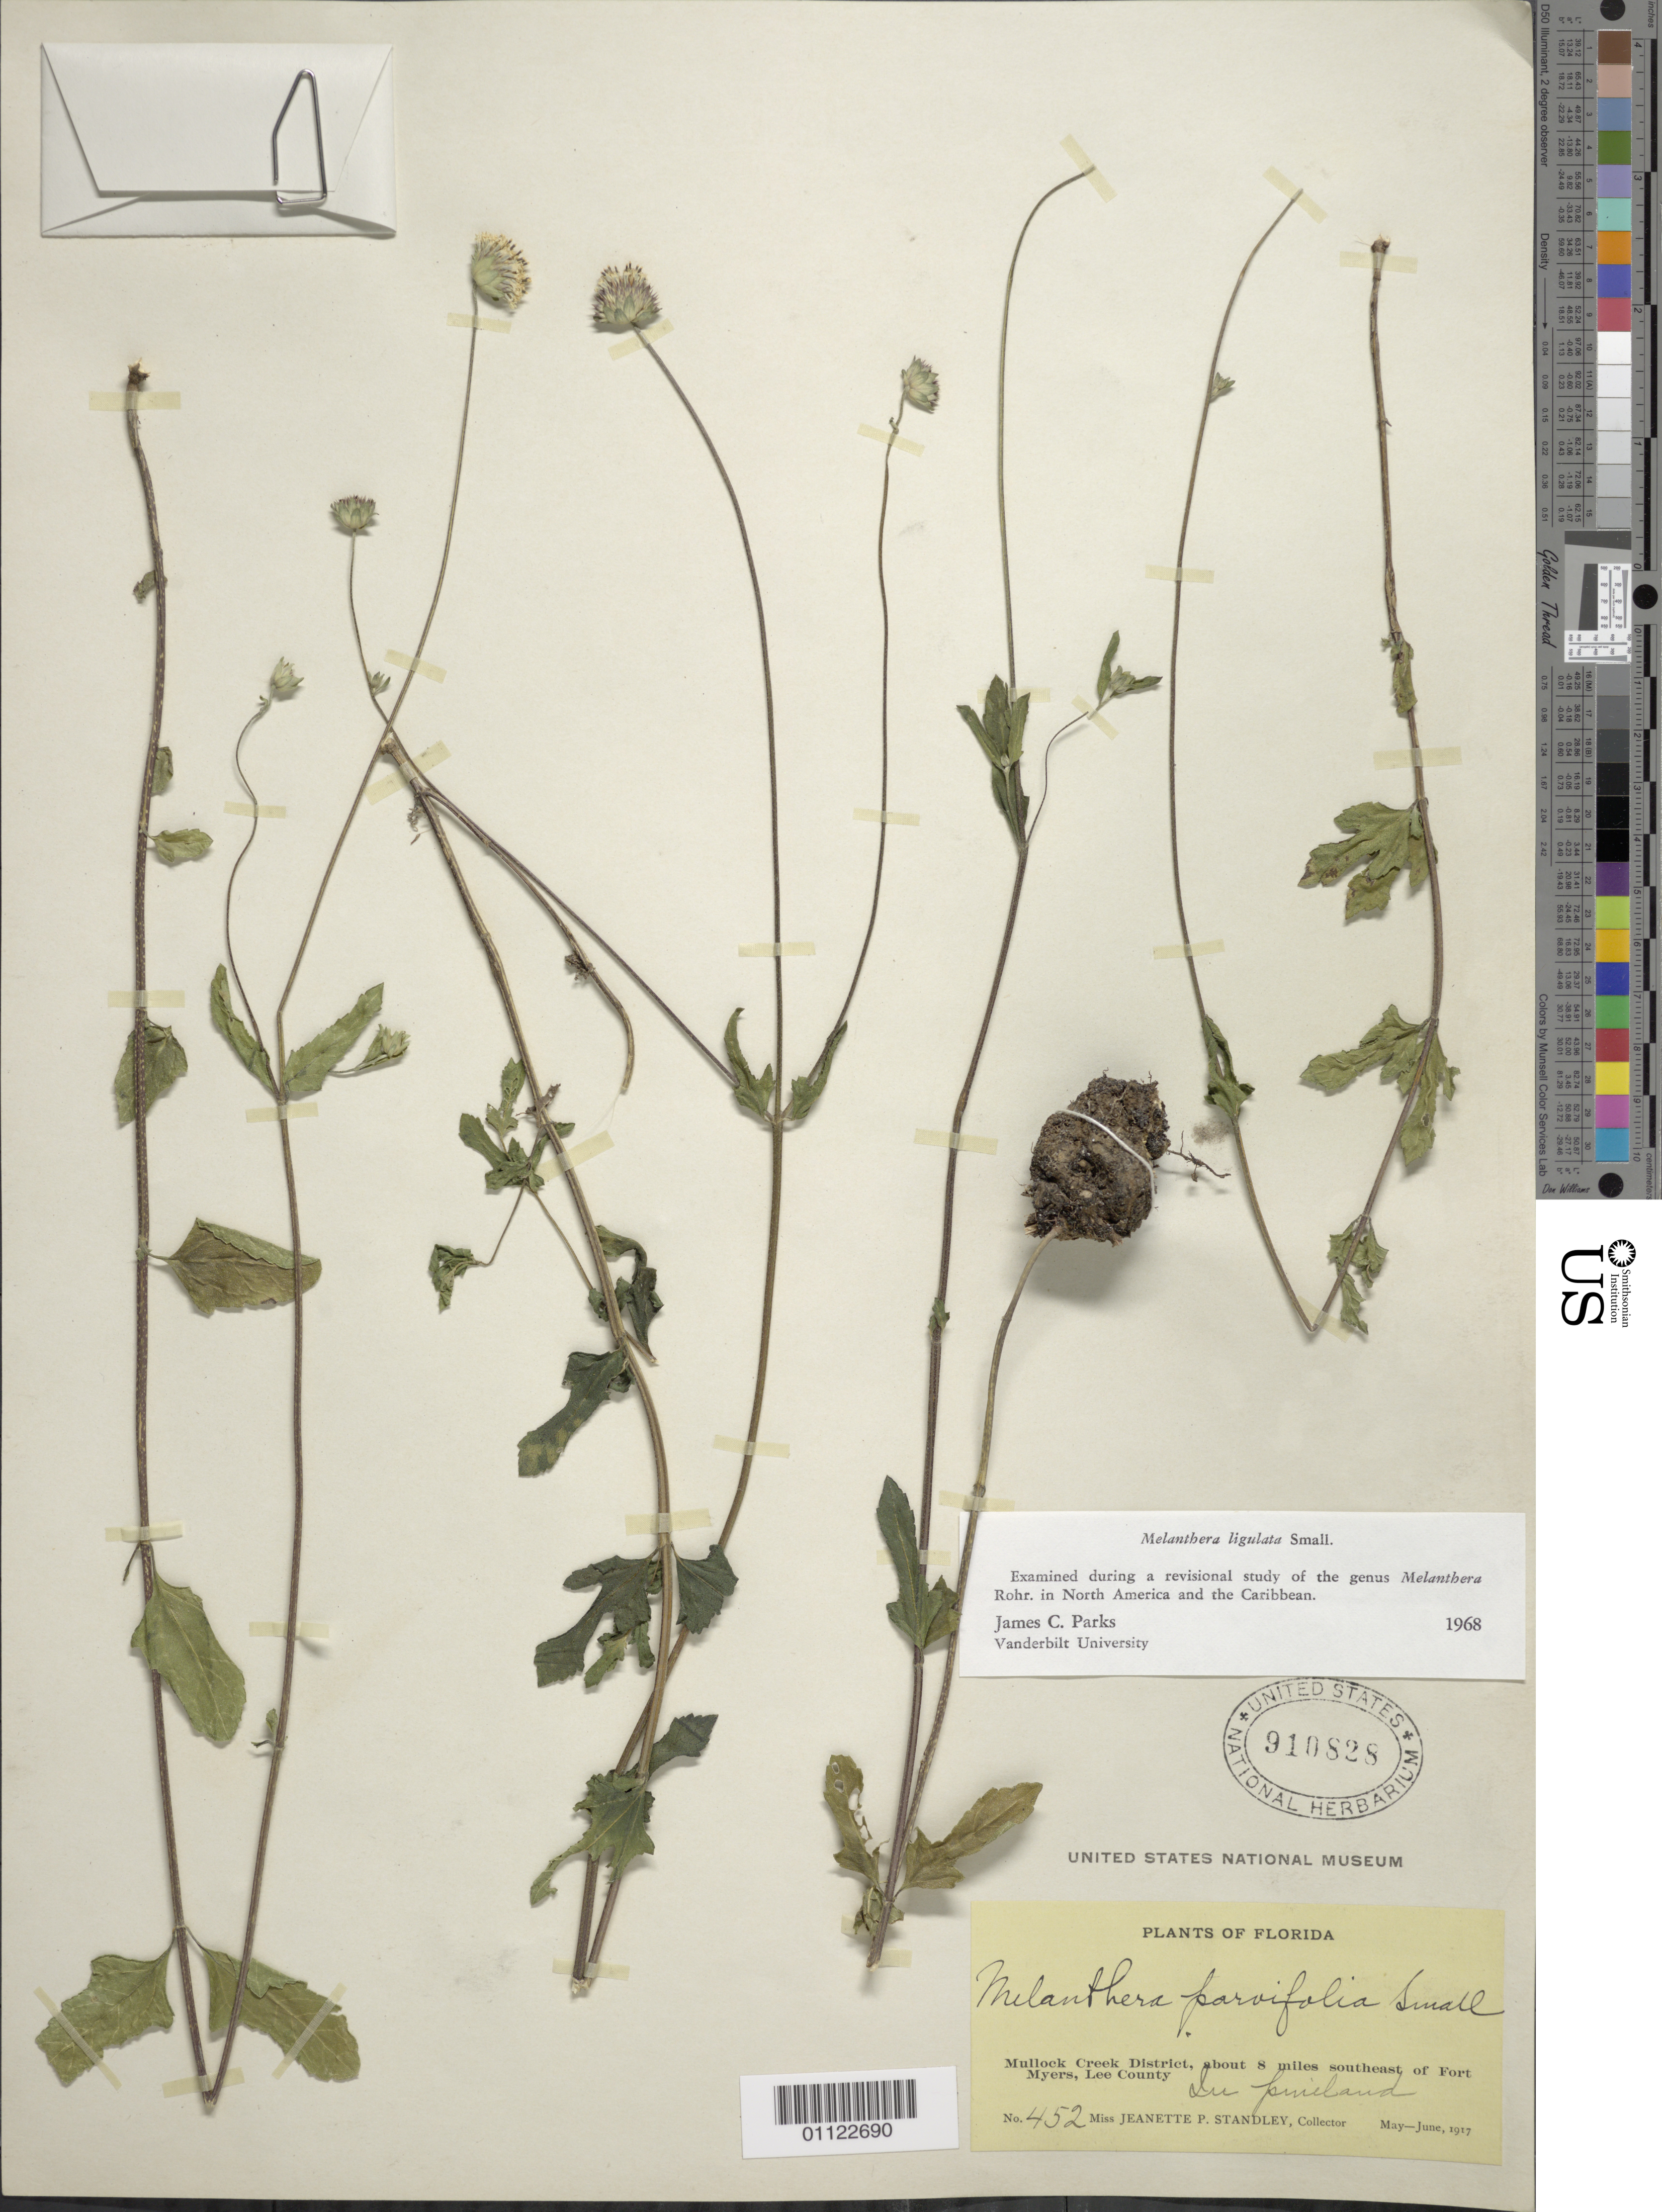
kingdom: Plantae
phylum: Tracheophyta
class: Magnoliopsida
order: Asterales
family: Asteraceae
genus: Melanthera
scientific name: Melanthera ligulata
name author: Small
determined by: Parks, J. C.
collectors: J. P. Standley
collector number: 452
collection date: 1917-05/1917-06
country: United States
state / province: Florida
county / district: Lee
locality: about 8 miles southeast of Fort Myers, Mullock Creek District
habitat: In pinelands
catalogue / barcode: US 910828